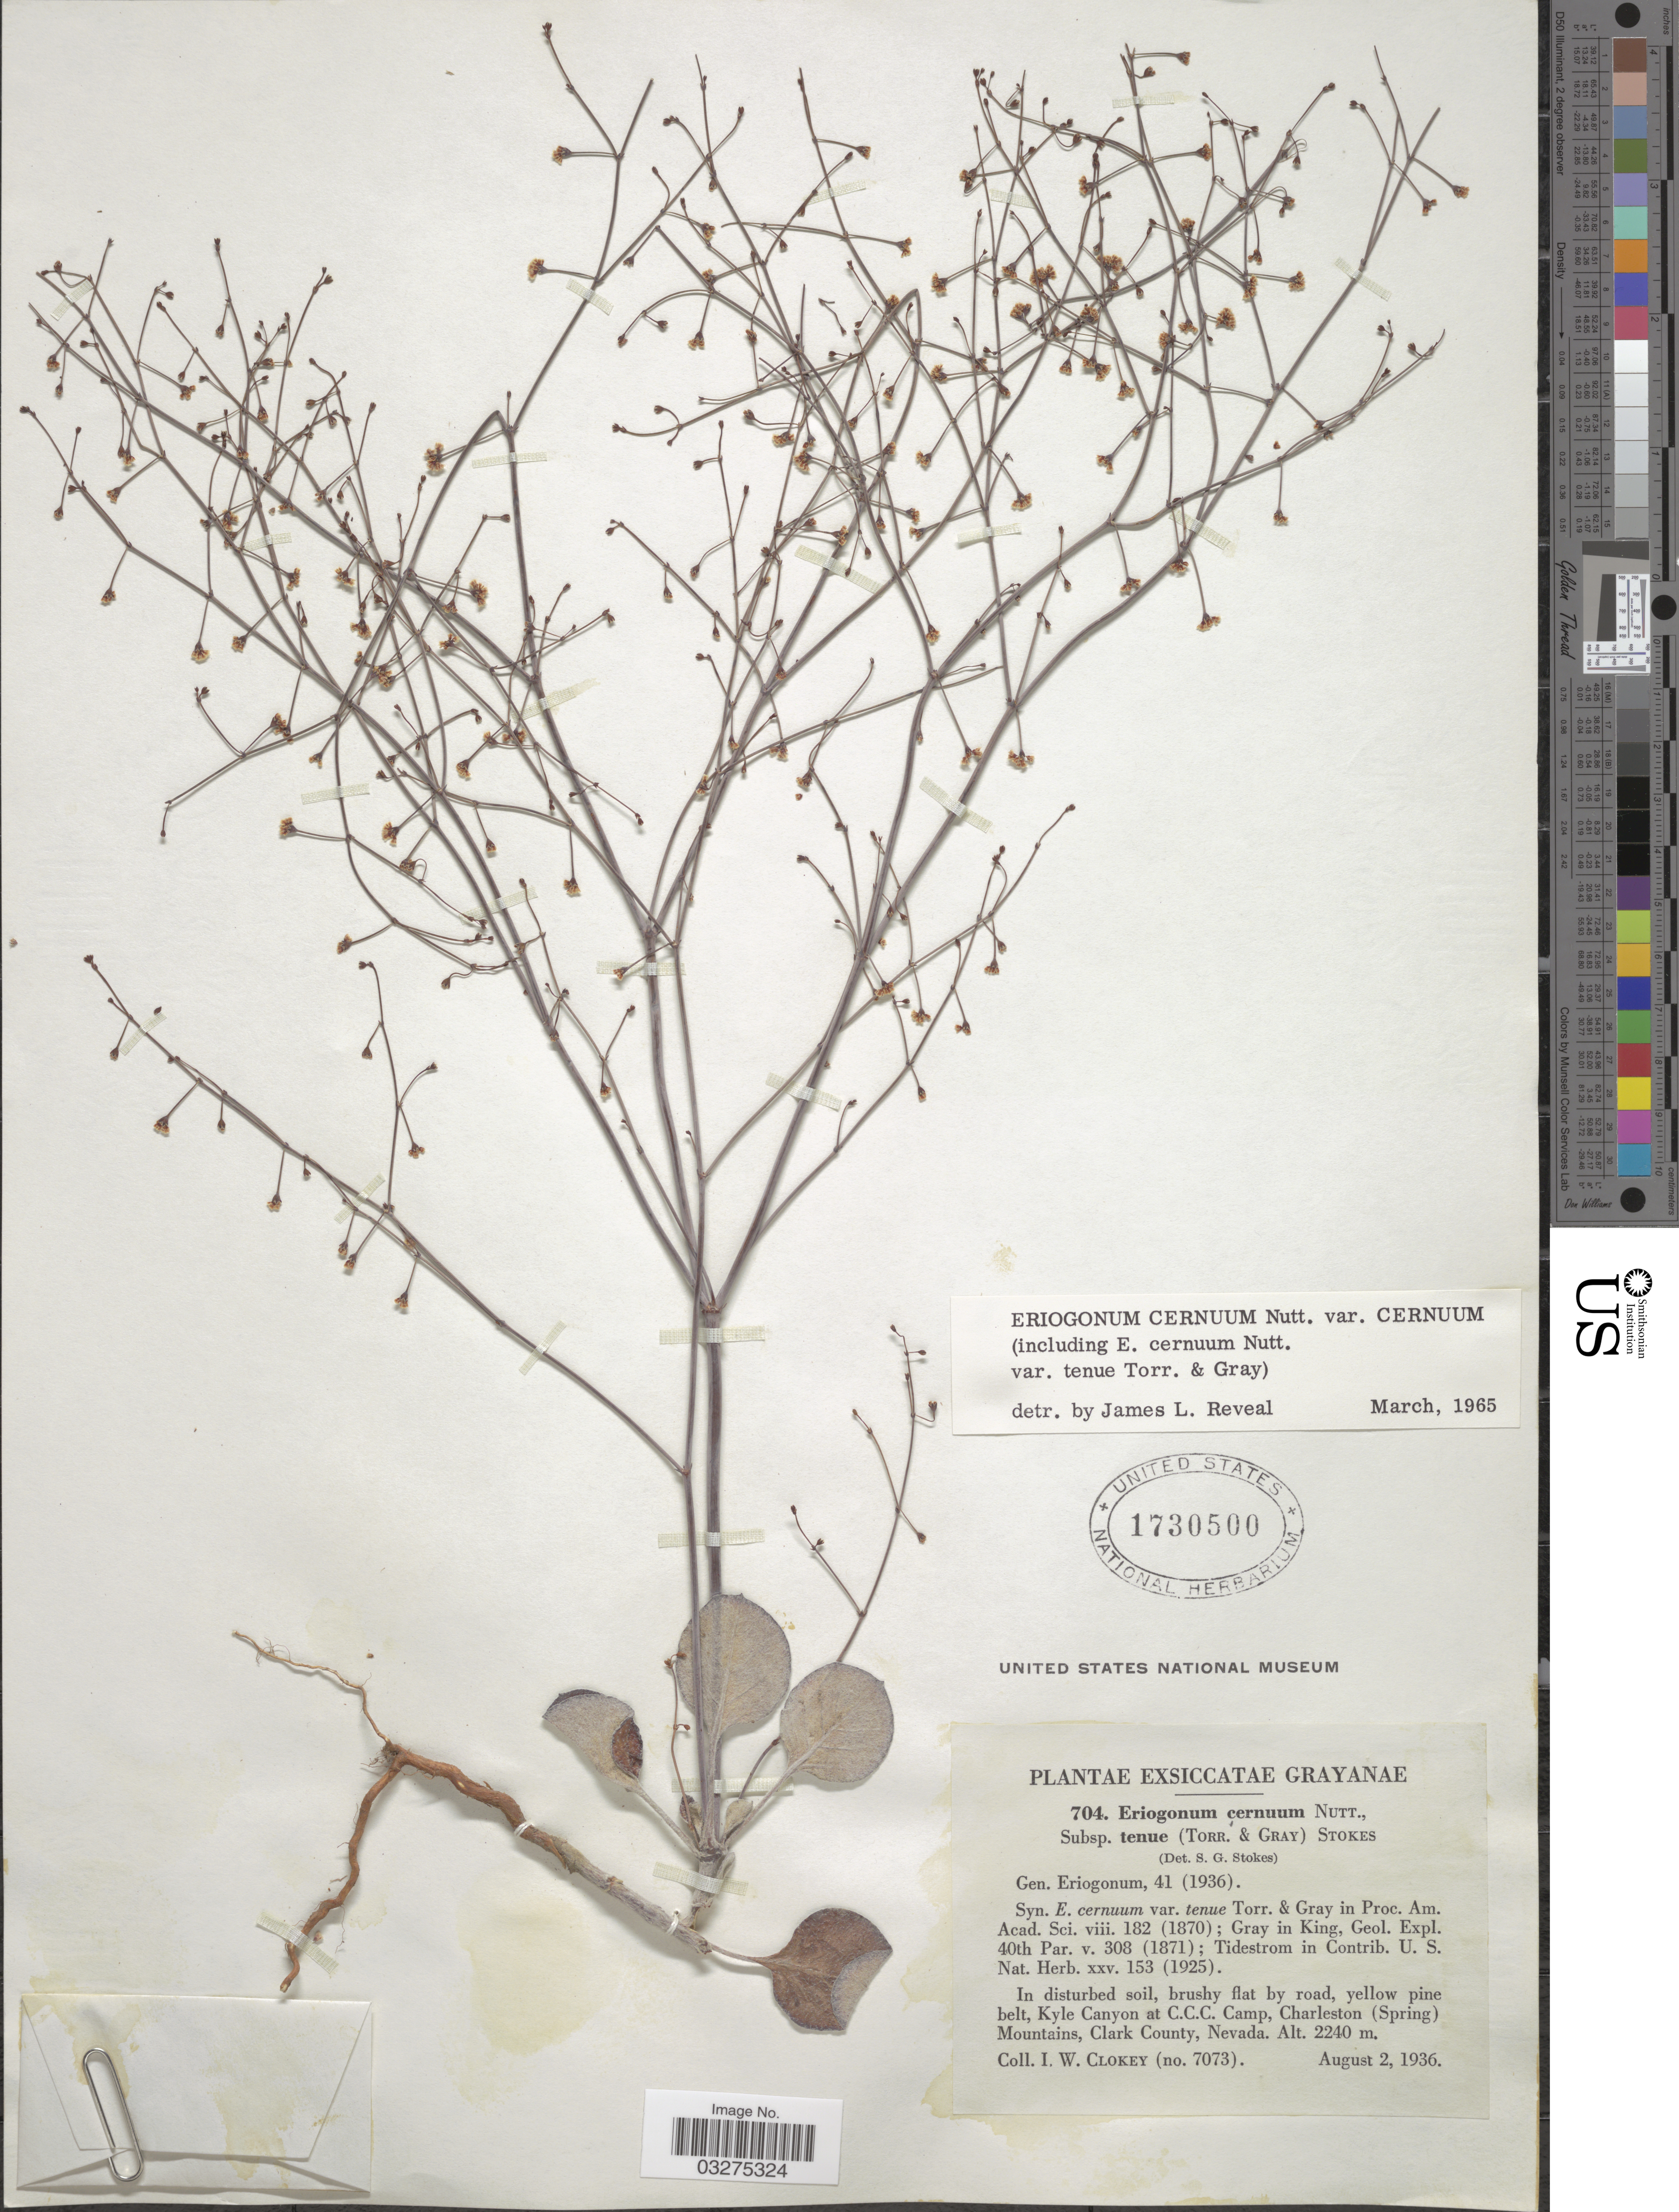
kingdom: Plantae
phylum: Tracheophyta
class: Magnoliopsida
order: Caryophyllales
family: Polygonaceae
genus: Eriogonum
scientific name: Eriogonum cernuum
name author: Nutt.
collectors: I. W. Clokey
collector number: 7073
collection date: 1936-08-02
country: United States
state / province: Nevada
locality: Yellow pine belt, Kyle Canyon at C.C.C. Camp, Charleston (Spring) Mountains, Clark County.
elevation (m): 2240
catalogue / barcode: US 1730500